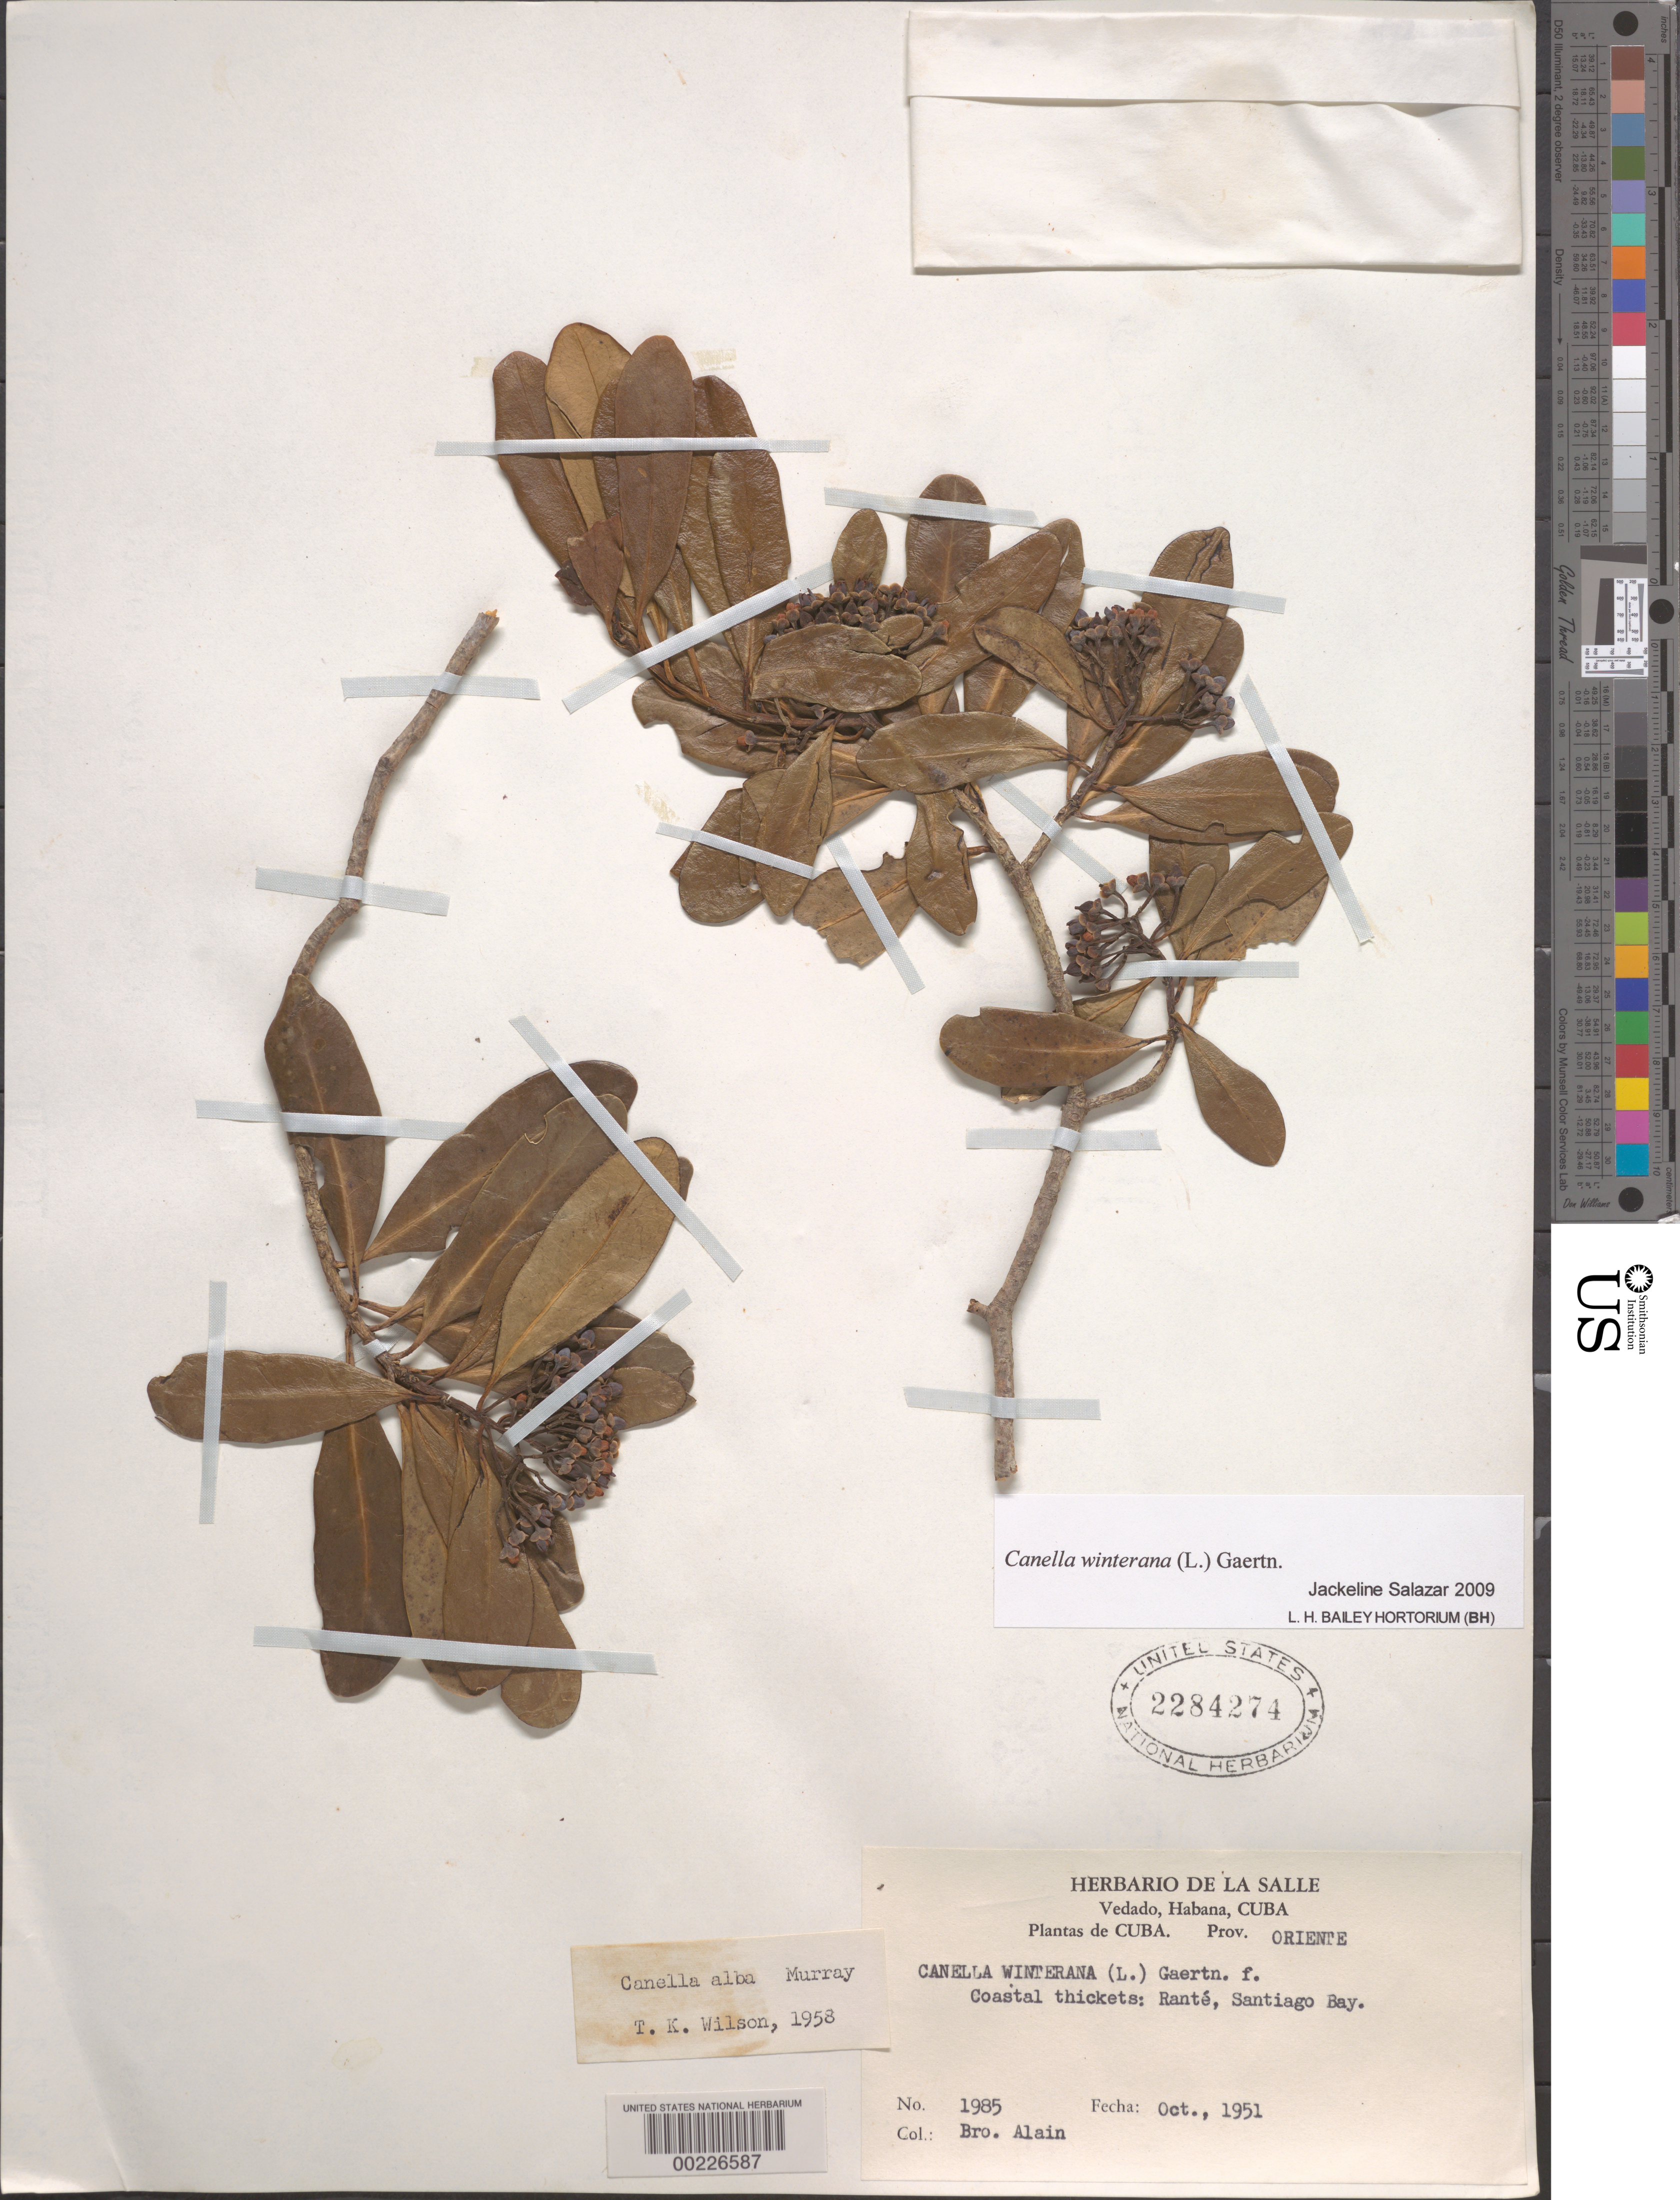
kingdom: Plantae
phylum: Tracheophyta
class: Magnoliopsida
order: Canellales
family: Canellaceae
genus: Canella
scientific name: Canella winterana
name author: (L.) Gaertn.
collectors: A. H. Liogier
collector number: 1985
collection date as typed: Oct 1951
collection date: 1951-10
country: Cuba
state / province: Oriente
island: Greater Antilles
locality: Rante, santiago bay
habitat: Coastal thicket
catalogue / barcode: US 2284274